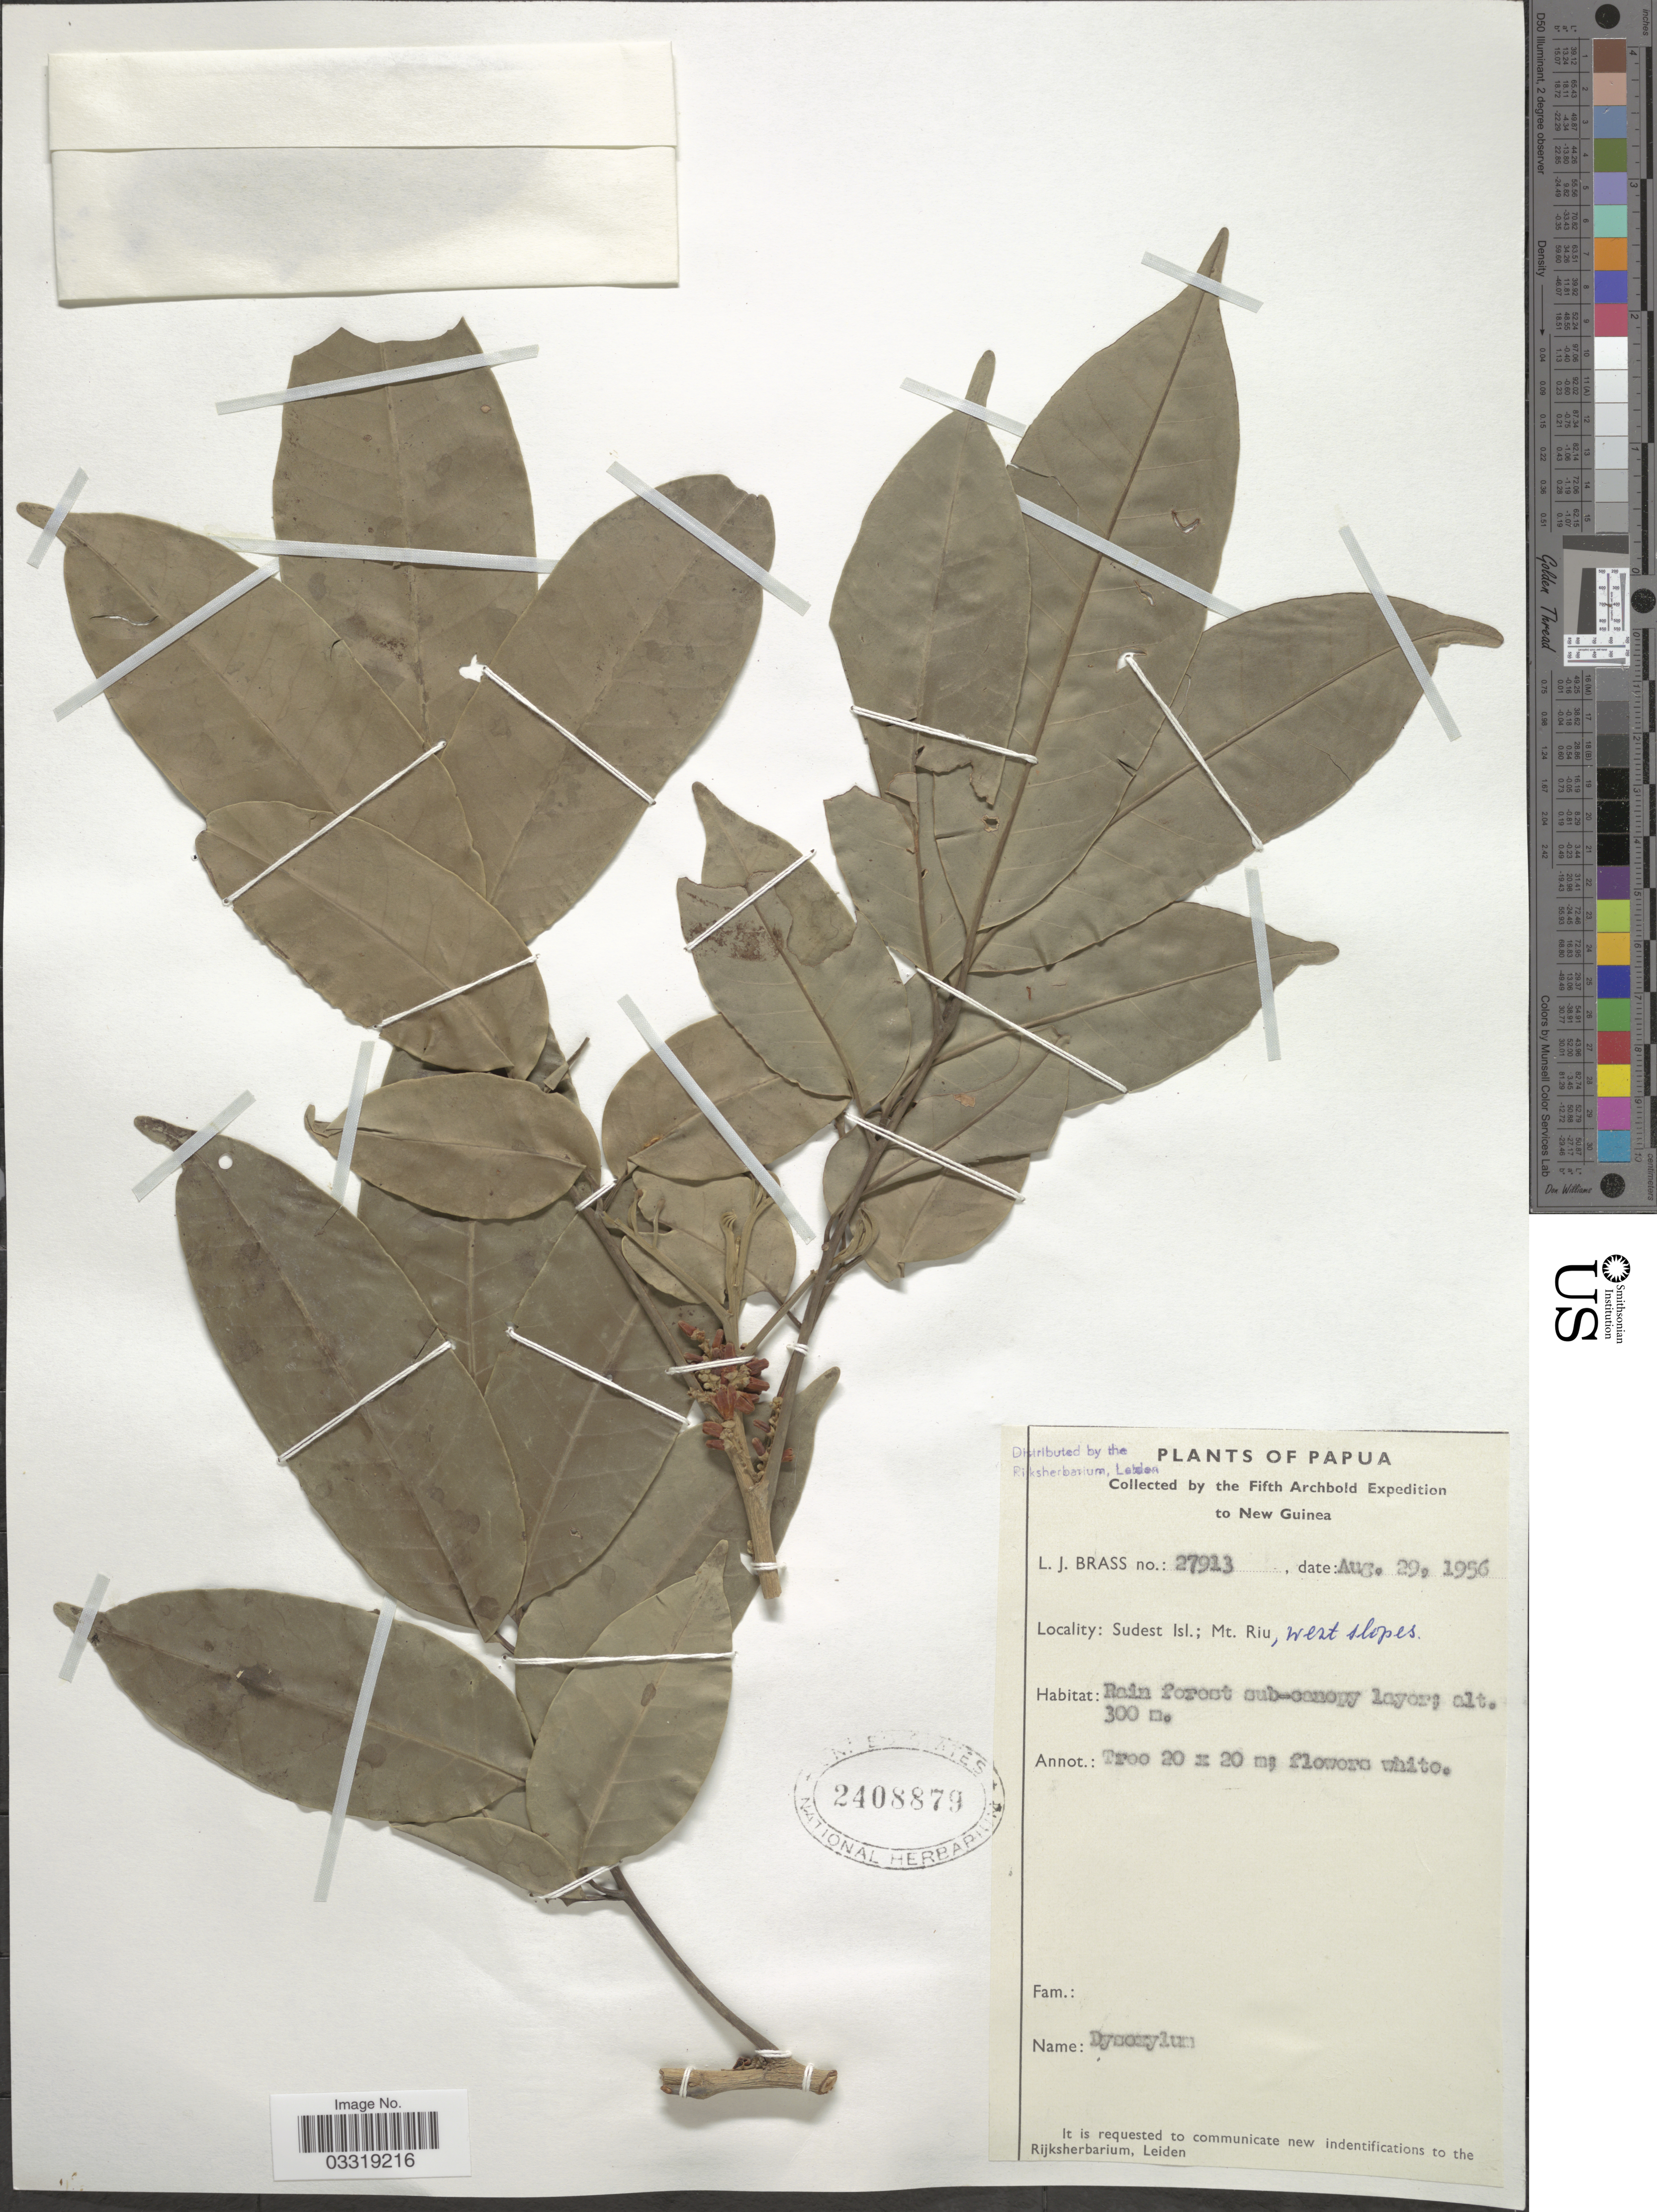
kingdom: Plantae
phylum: Tracheophyta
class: Magnoliopsida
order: Sapindales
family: Meliaceae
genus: Didymocheton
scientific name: Didymocheton pettigrewianus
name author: (F.M. Bailey) Hauenschild & Holzmeyer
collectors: L. J. Brass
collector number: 27913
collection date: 1956-08-29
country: Papua New Guinea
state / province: Milne Bay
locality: Papua. New Guinea. Sudest Isl,; Mt. Riu, west slopes.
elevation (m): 300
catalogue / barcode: US 2408879